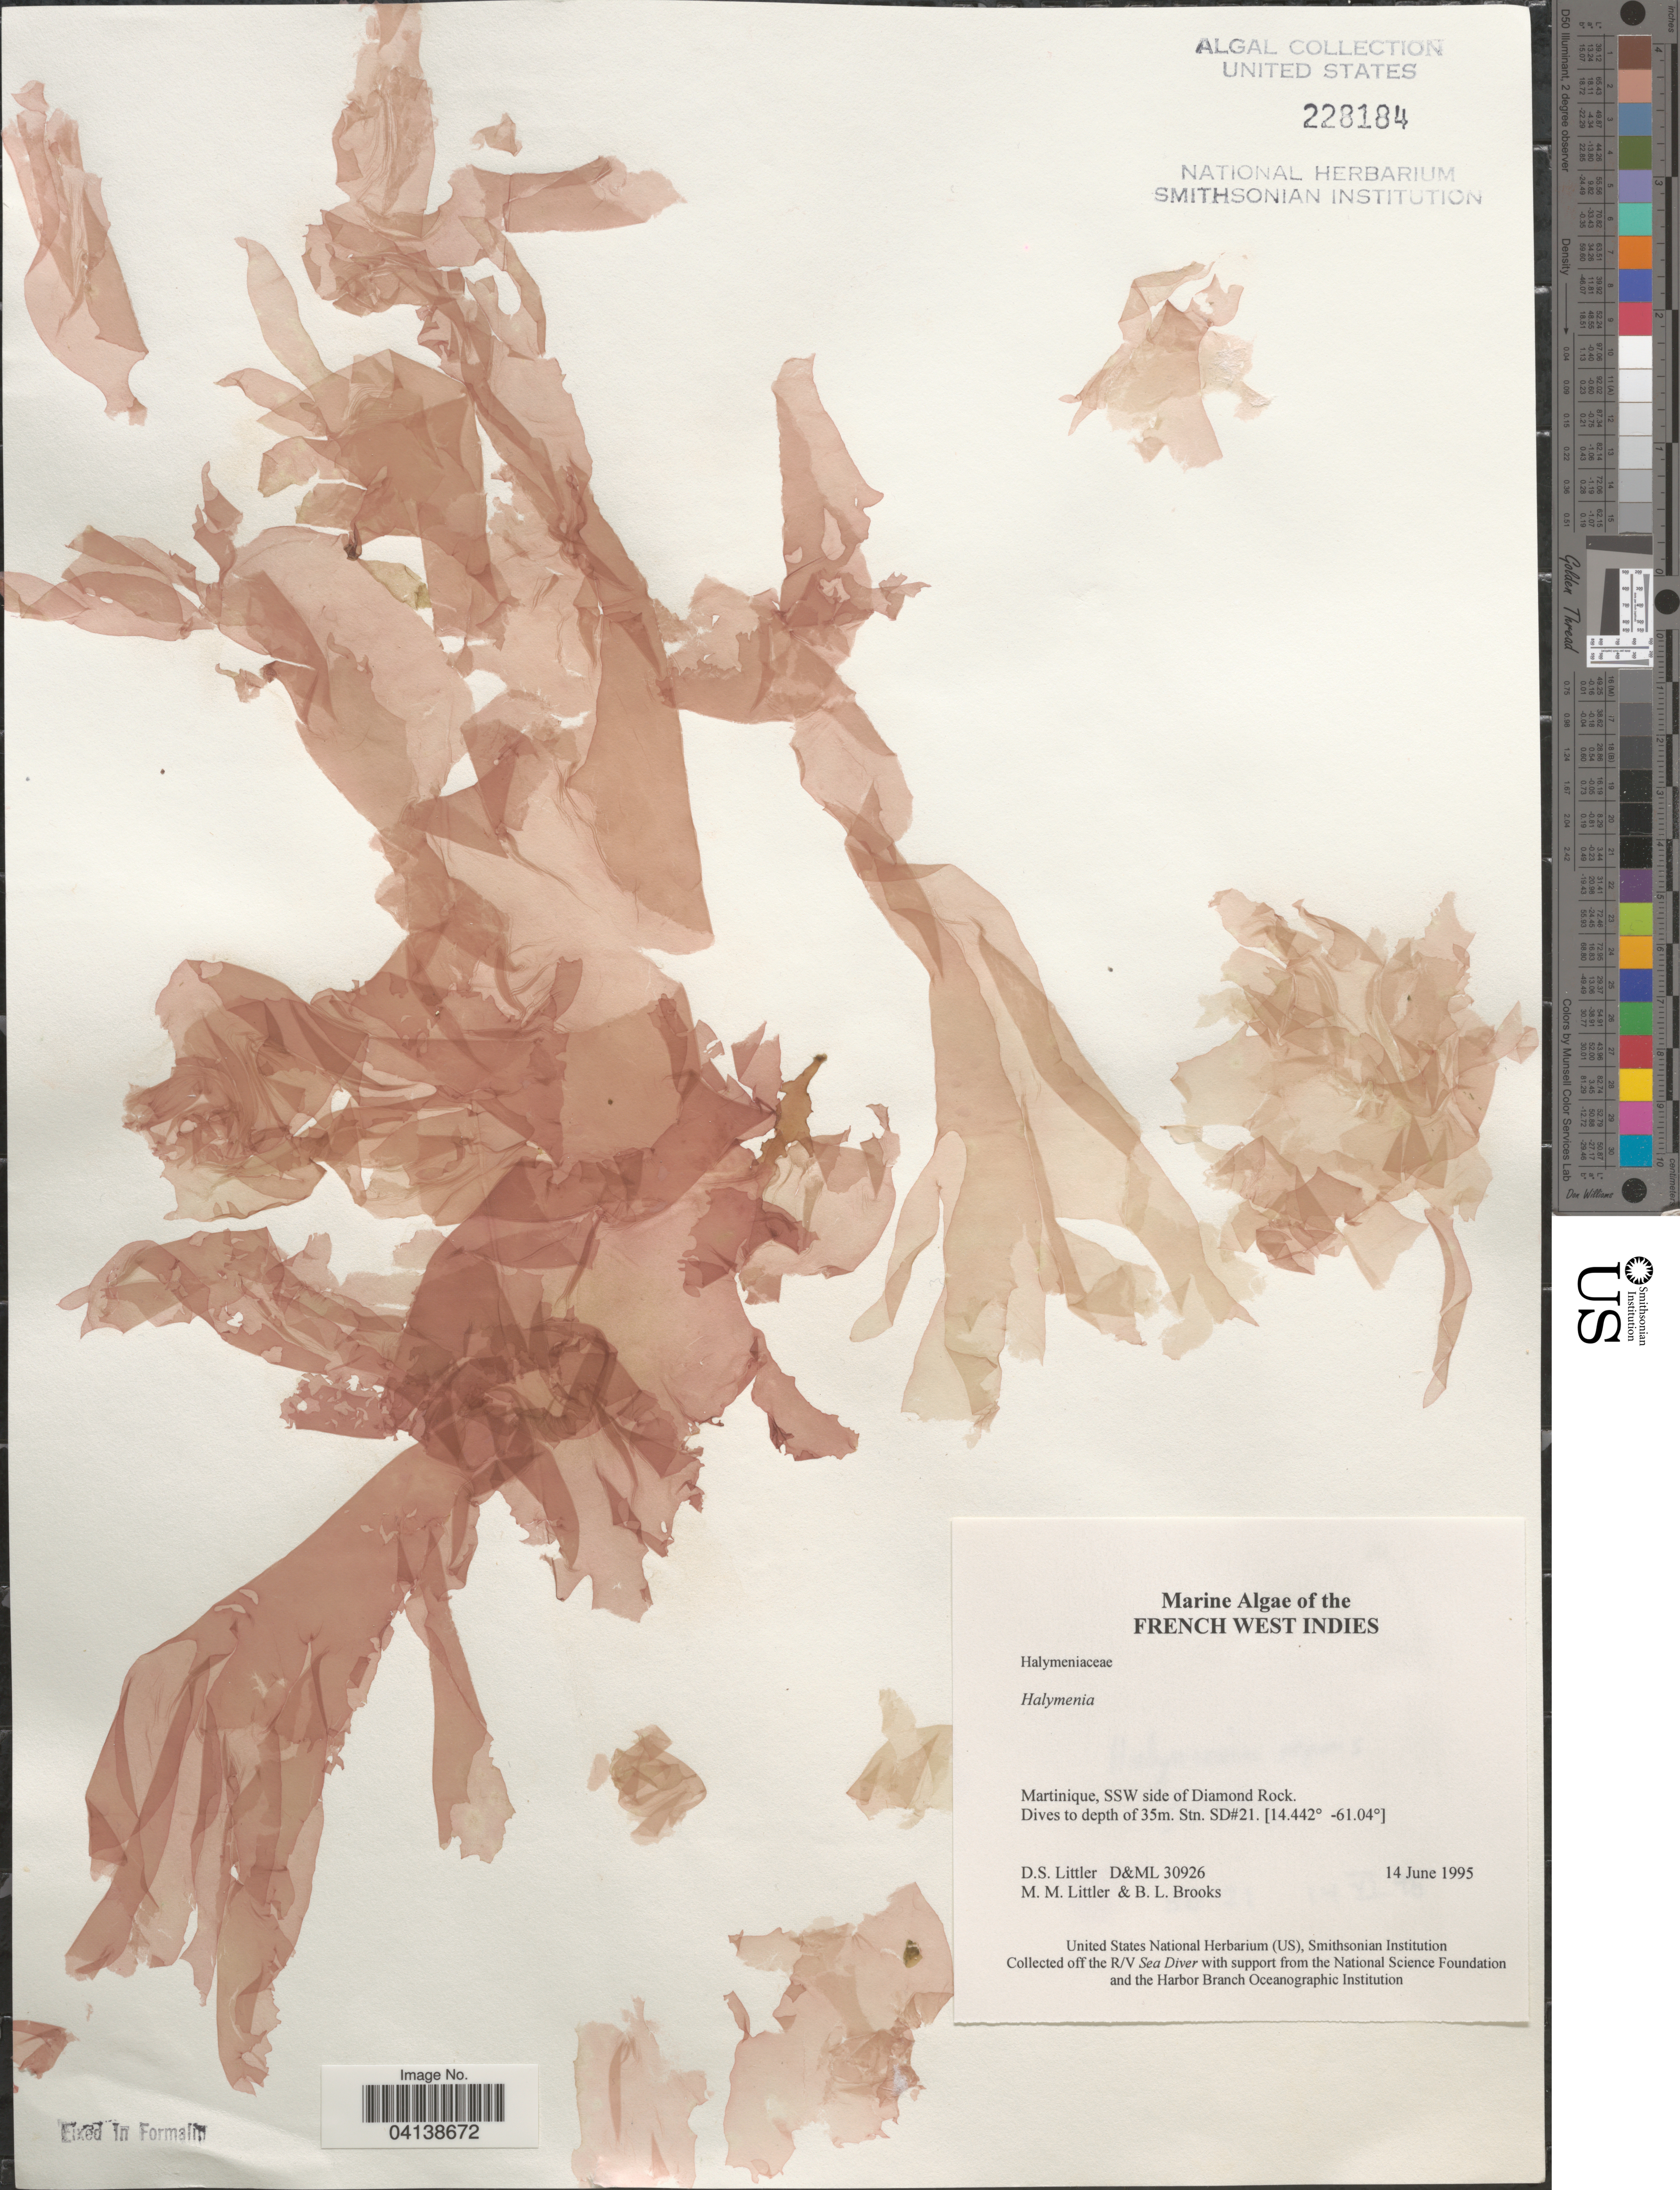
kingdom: Plantae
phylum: Rhodophyta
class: Florideophyceae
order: Halymeniales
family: Halymeniaceae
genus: Halymenia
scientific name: Halymenia sp.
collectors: D. S. Littler & B. Brooks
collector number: D&ML30926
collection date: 1995-06-14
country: Martinique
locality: French West Indies. SSW side of Diamond Rock. Stn. SD#21.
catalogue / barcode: US 228184